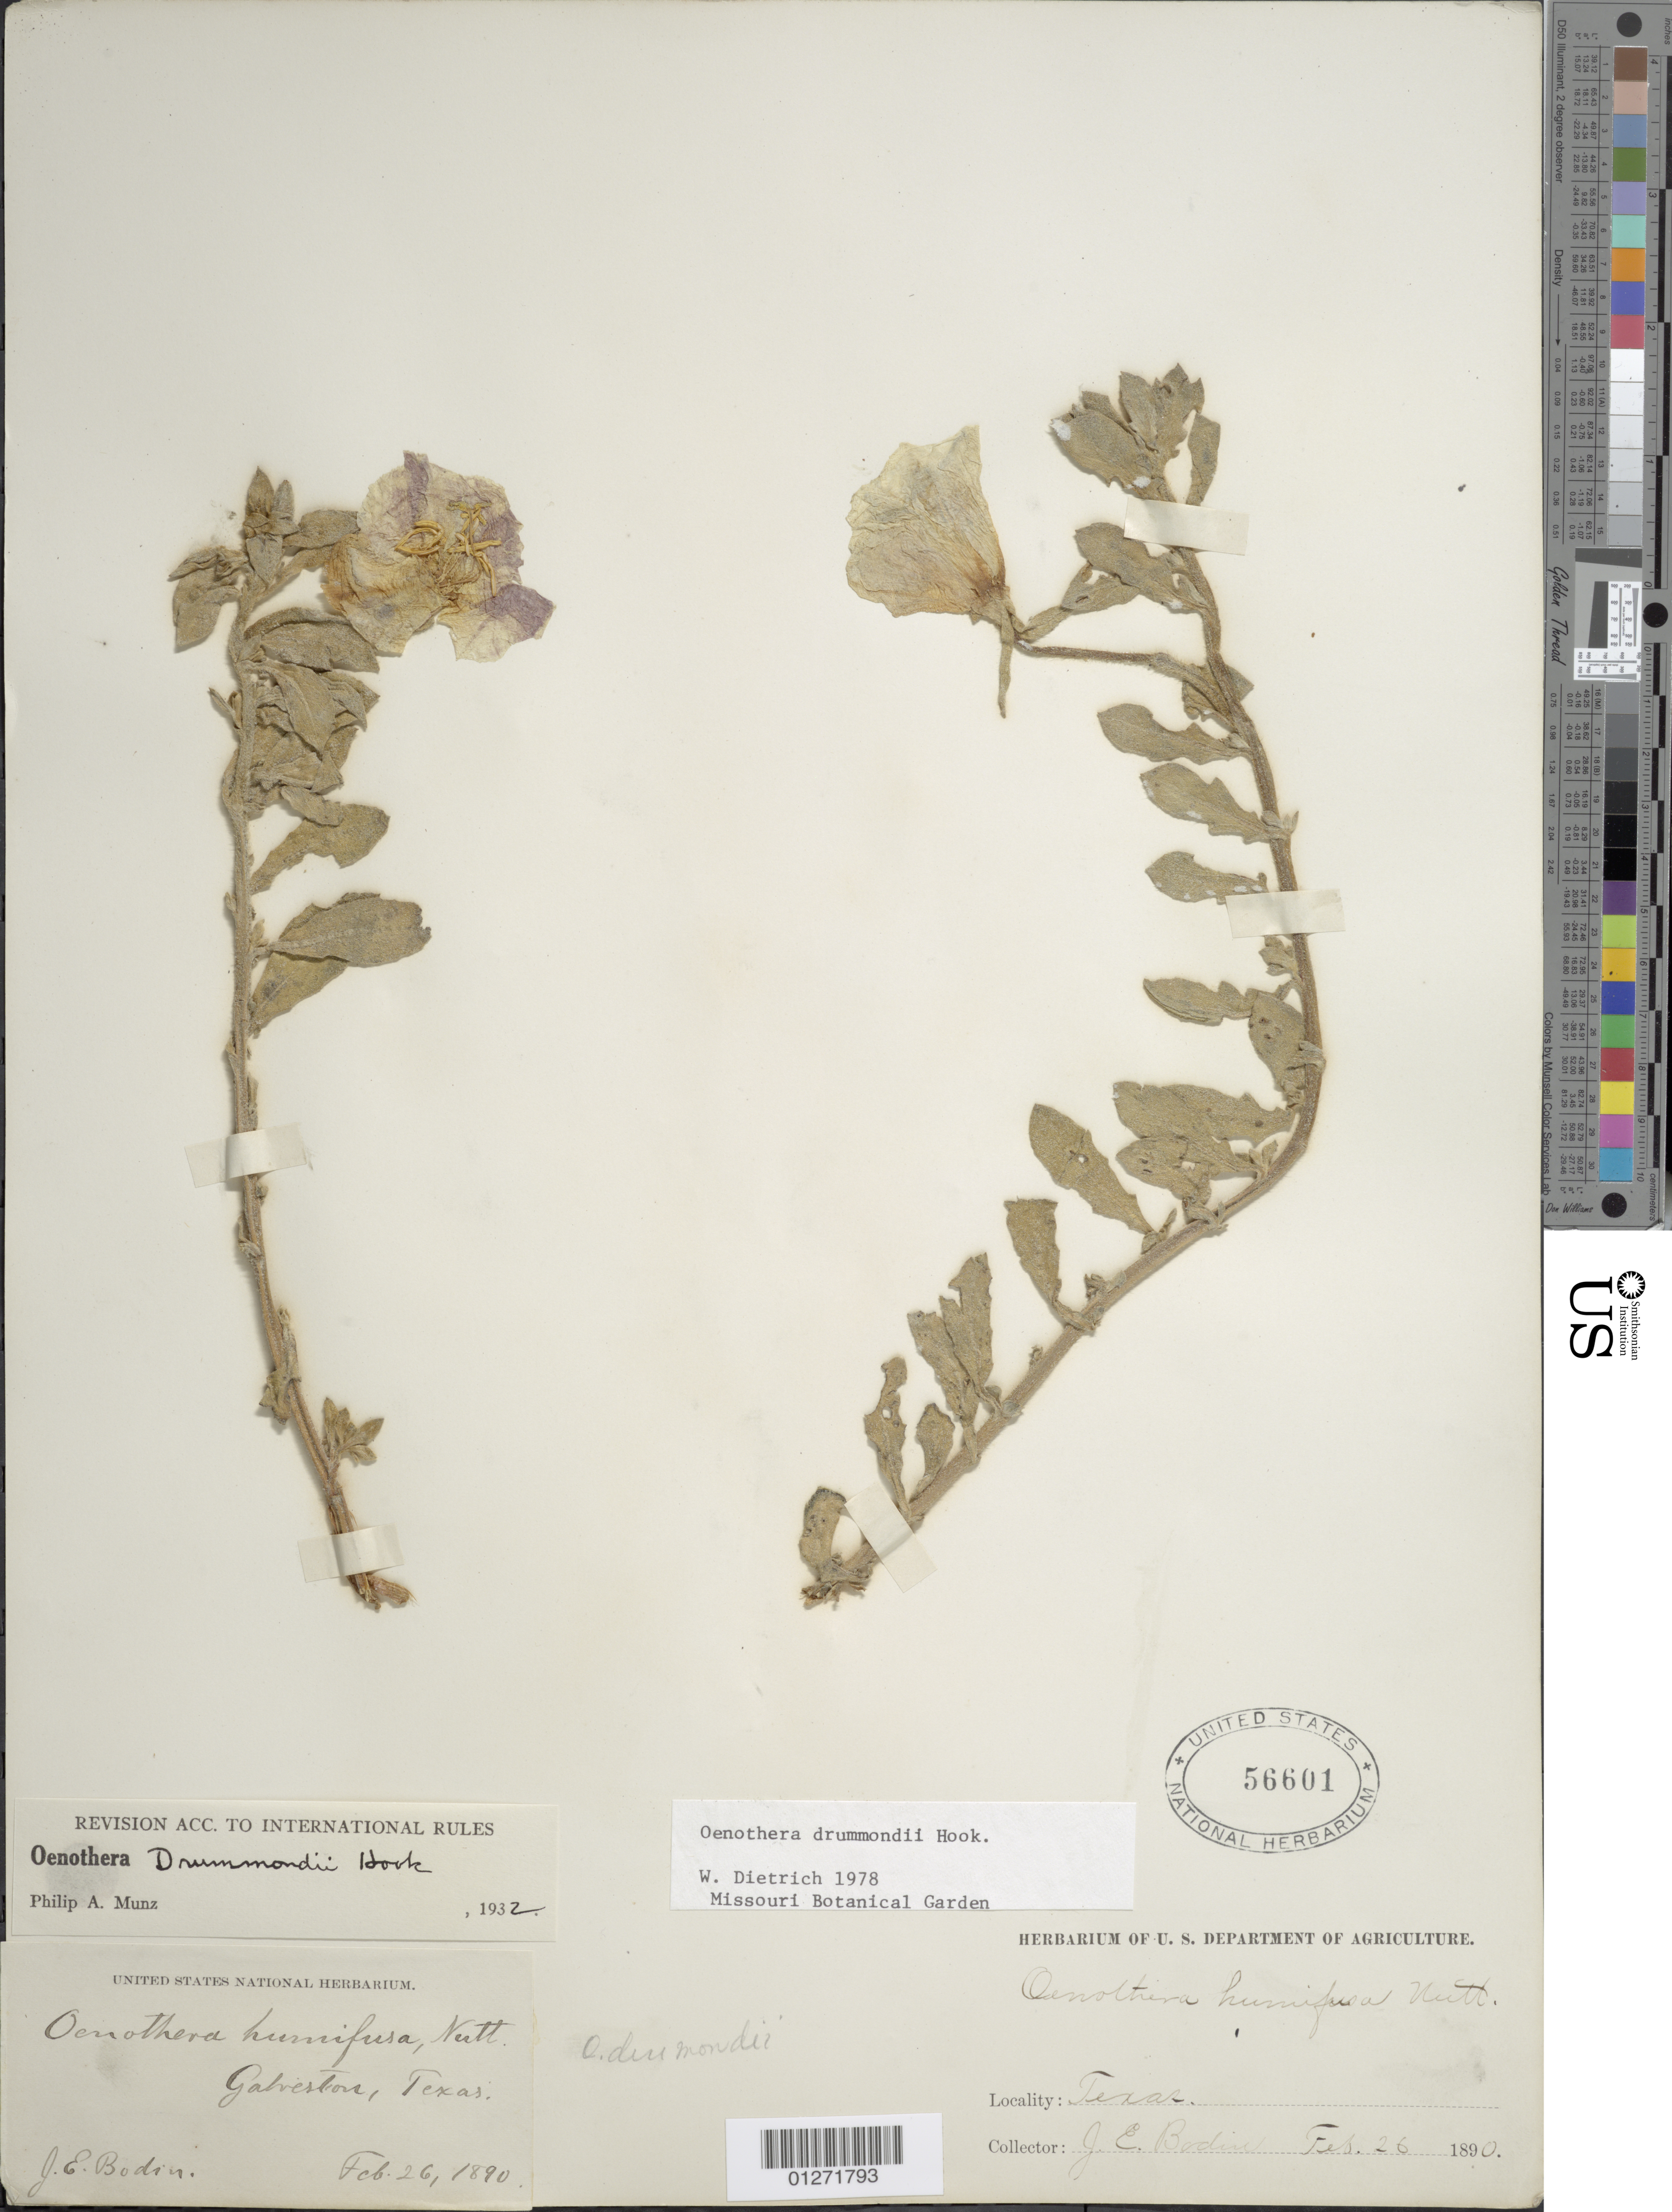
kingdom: Plantae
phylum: Tracheophyta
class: Magnoliopsida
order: Myrtales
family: Onagraceae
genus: Oenothera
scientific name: Oenothera drummondii subsp. drummondii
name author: Hook.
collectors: J. E. Bodin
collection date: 1890-02-26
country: United States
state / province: Texas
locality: Galveston.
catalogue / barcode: US 56601